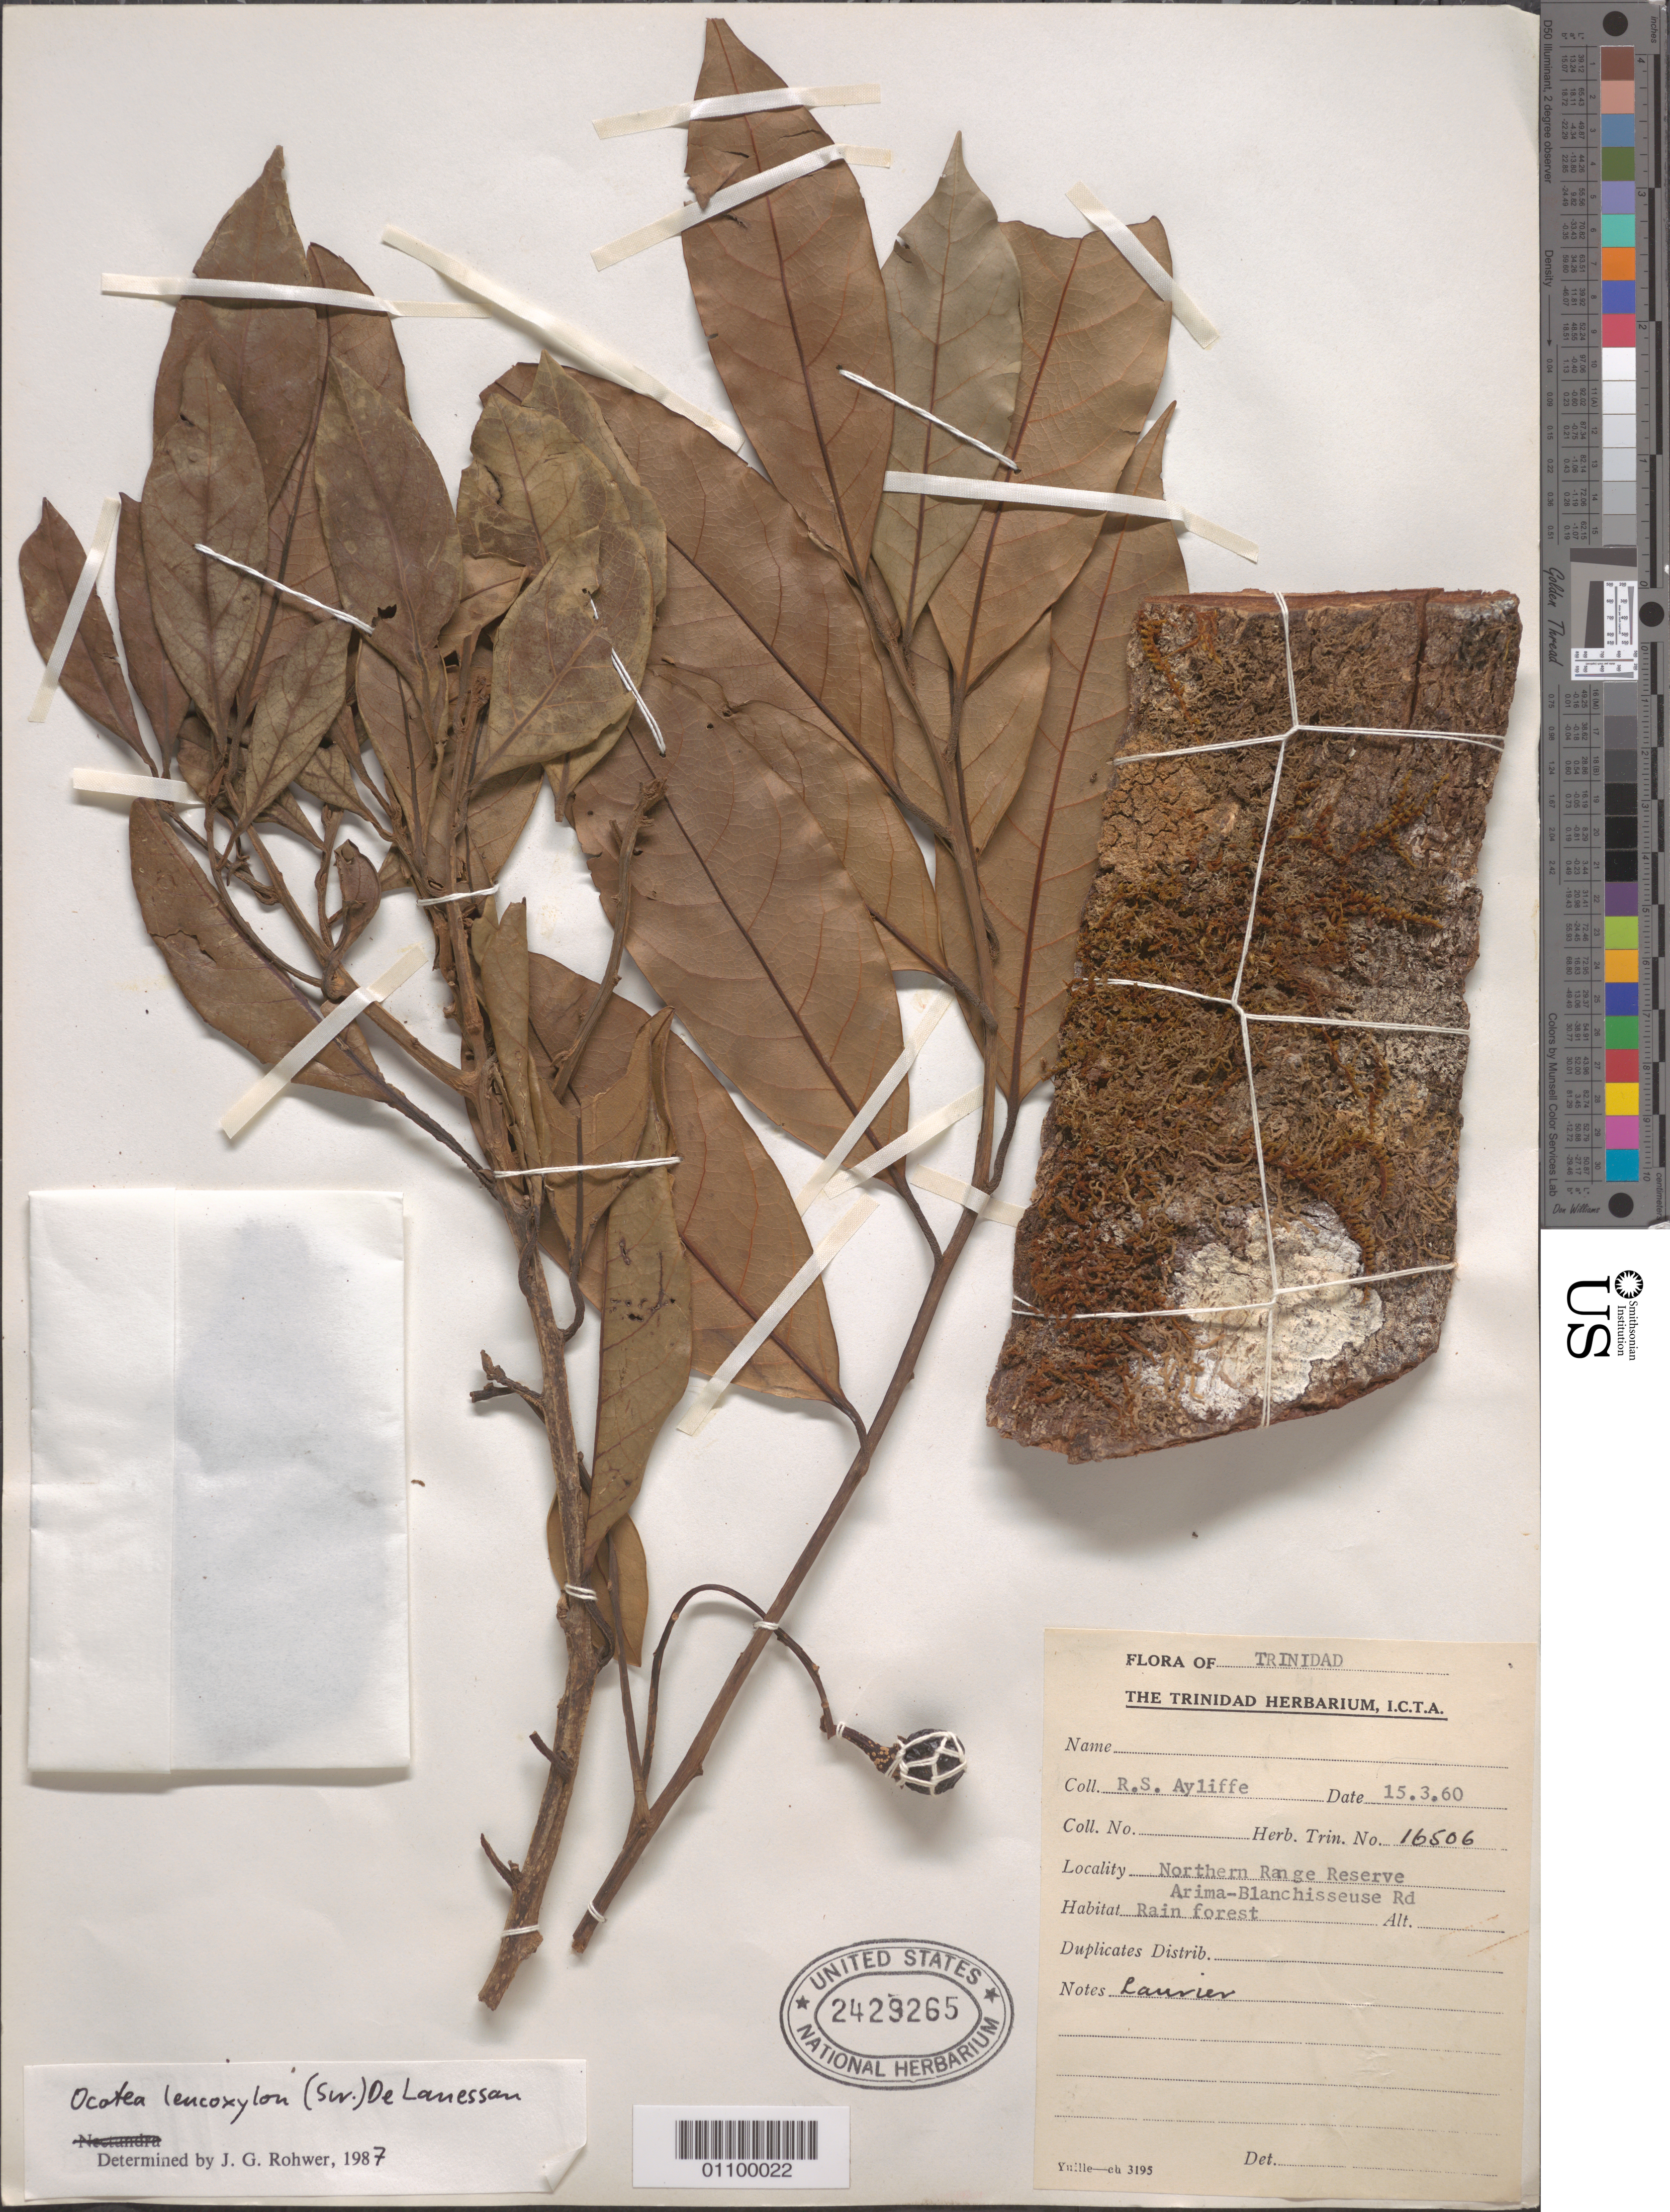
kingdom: Plantae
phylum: Tracheophyta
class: Magnoliopsida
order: Laurales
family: Lauraceae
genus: Ocotea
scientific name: Ocotea leucoxylon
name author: (Sw.) Laness.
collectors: R. Ayliffe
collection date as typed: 15 Mar 1960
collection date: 1960-03-15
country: Trinidad and Tobago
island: Trinidad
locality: Northern Range Reserve, Arima-Blanchisseuse Rd., Rain forest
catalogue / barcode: US 2429265